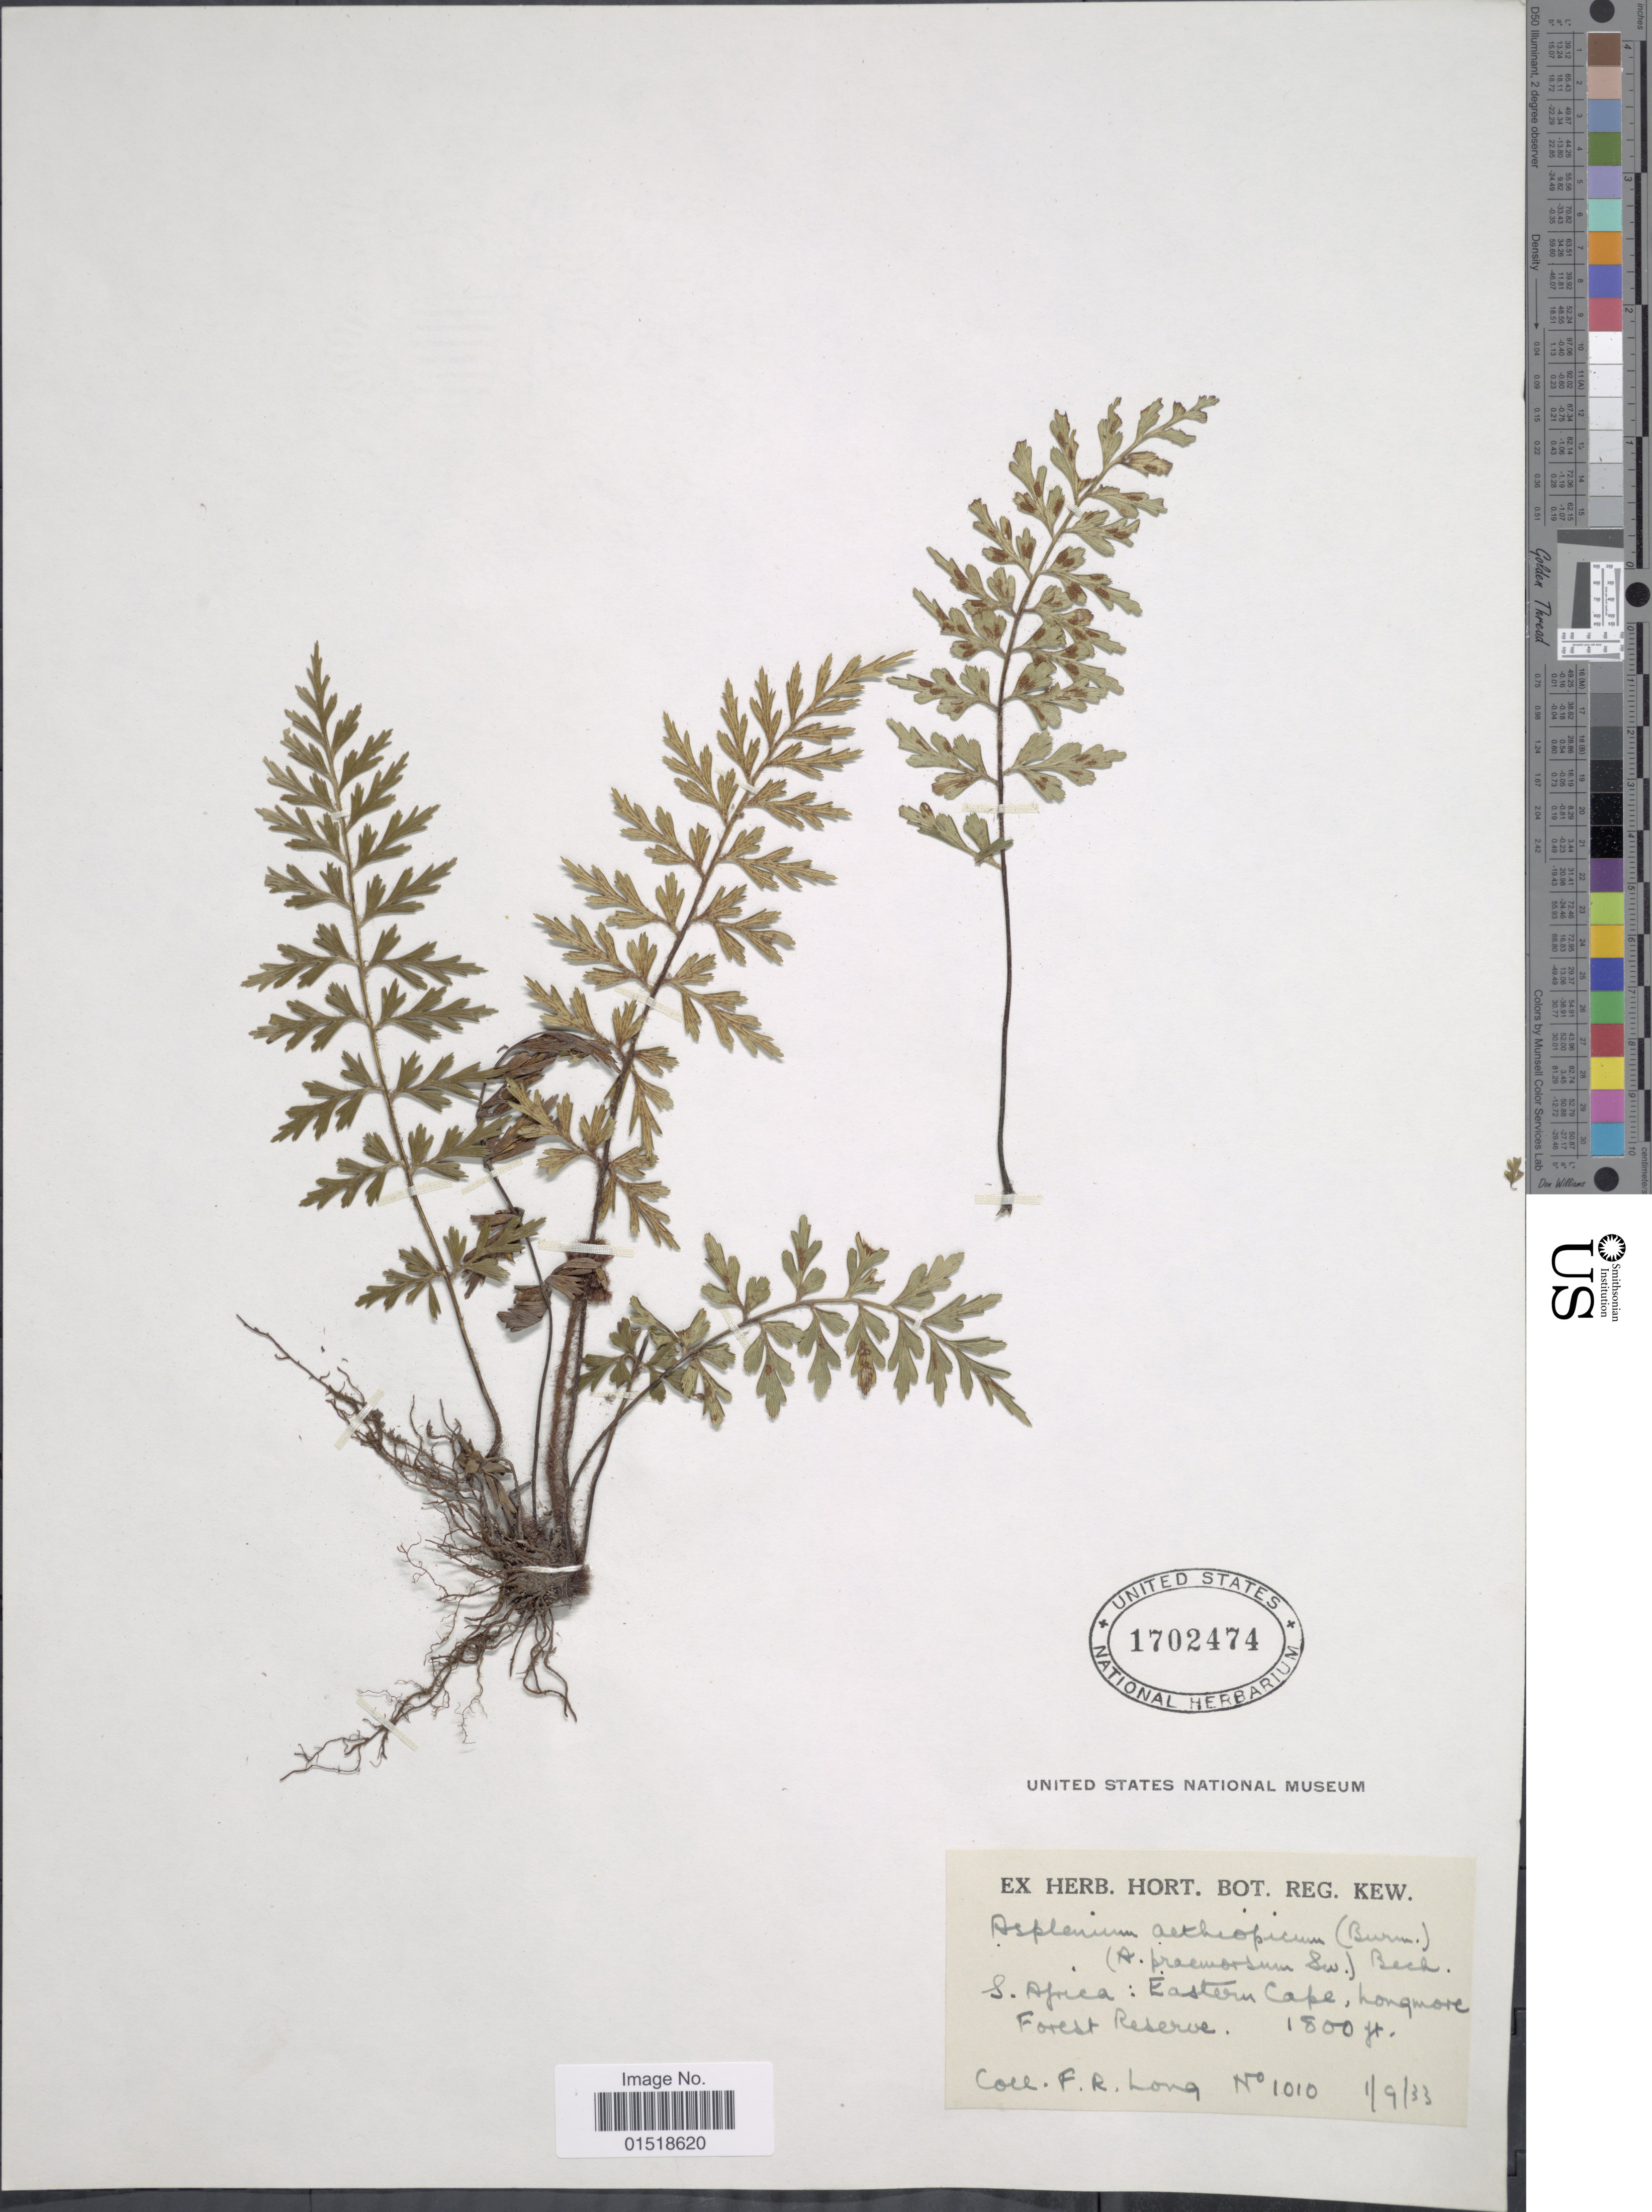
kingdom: Plantae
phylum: Tracheophyta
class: Polypodiopsida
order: Polypodiales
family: Aspleniaceae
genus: Asplenium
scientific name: Asplenium aethiopicum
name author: (Burm. f.) Bech.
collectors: C. R. Long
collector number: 1010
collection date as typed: Transcribed d/m/y: 1/9/33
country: South Africa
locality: S.Africa: Eastern Cape, Longmore Forest Reserve.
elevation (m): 549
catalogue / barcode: US 1702474